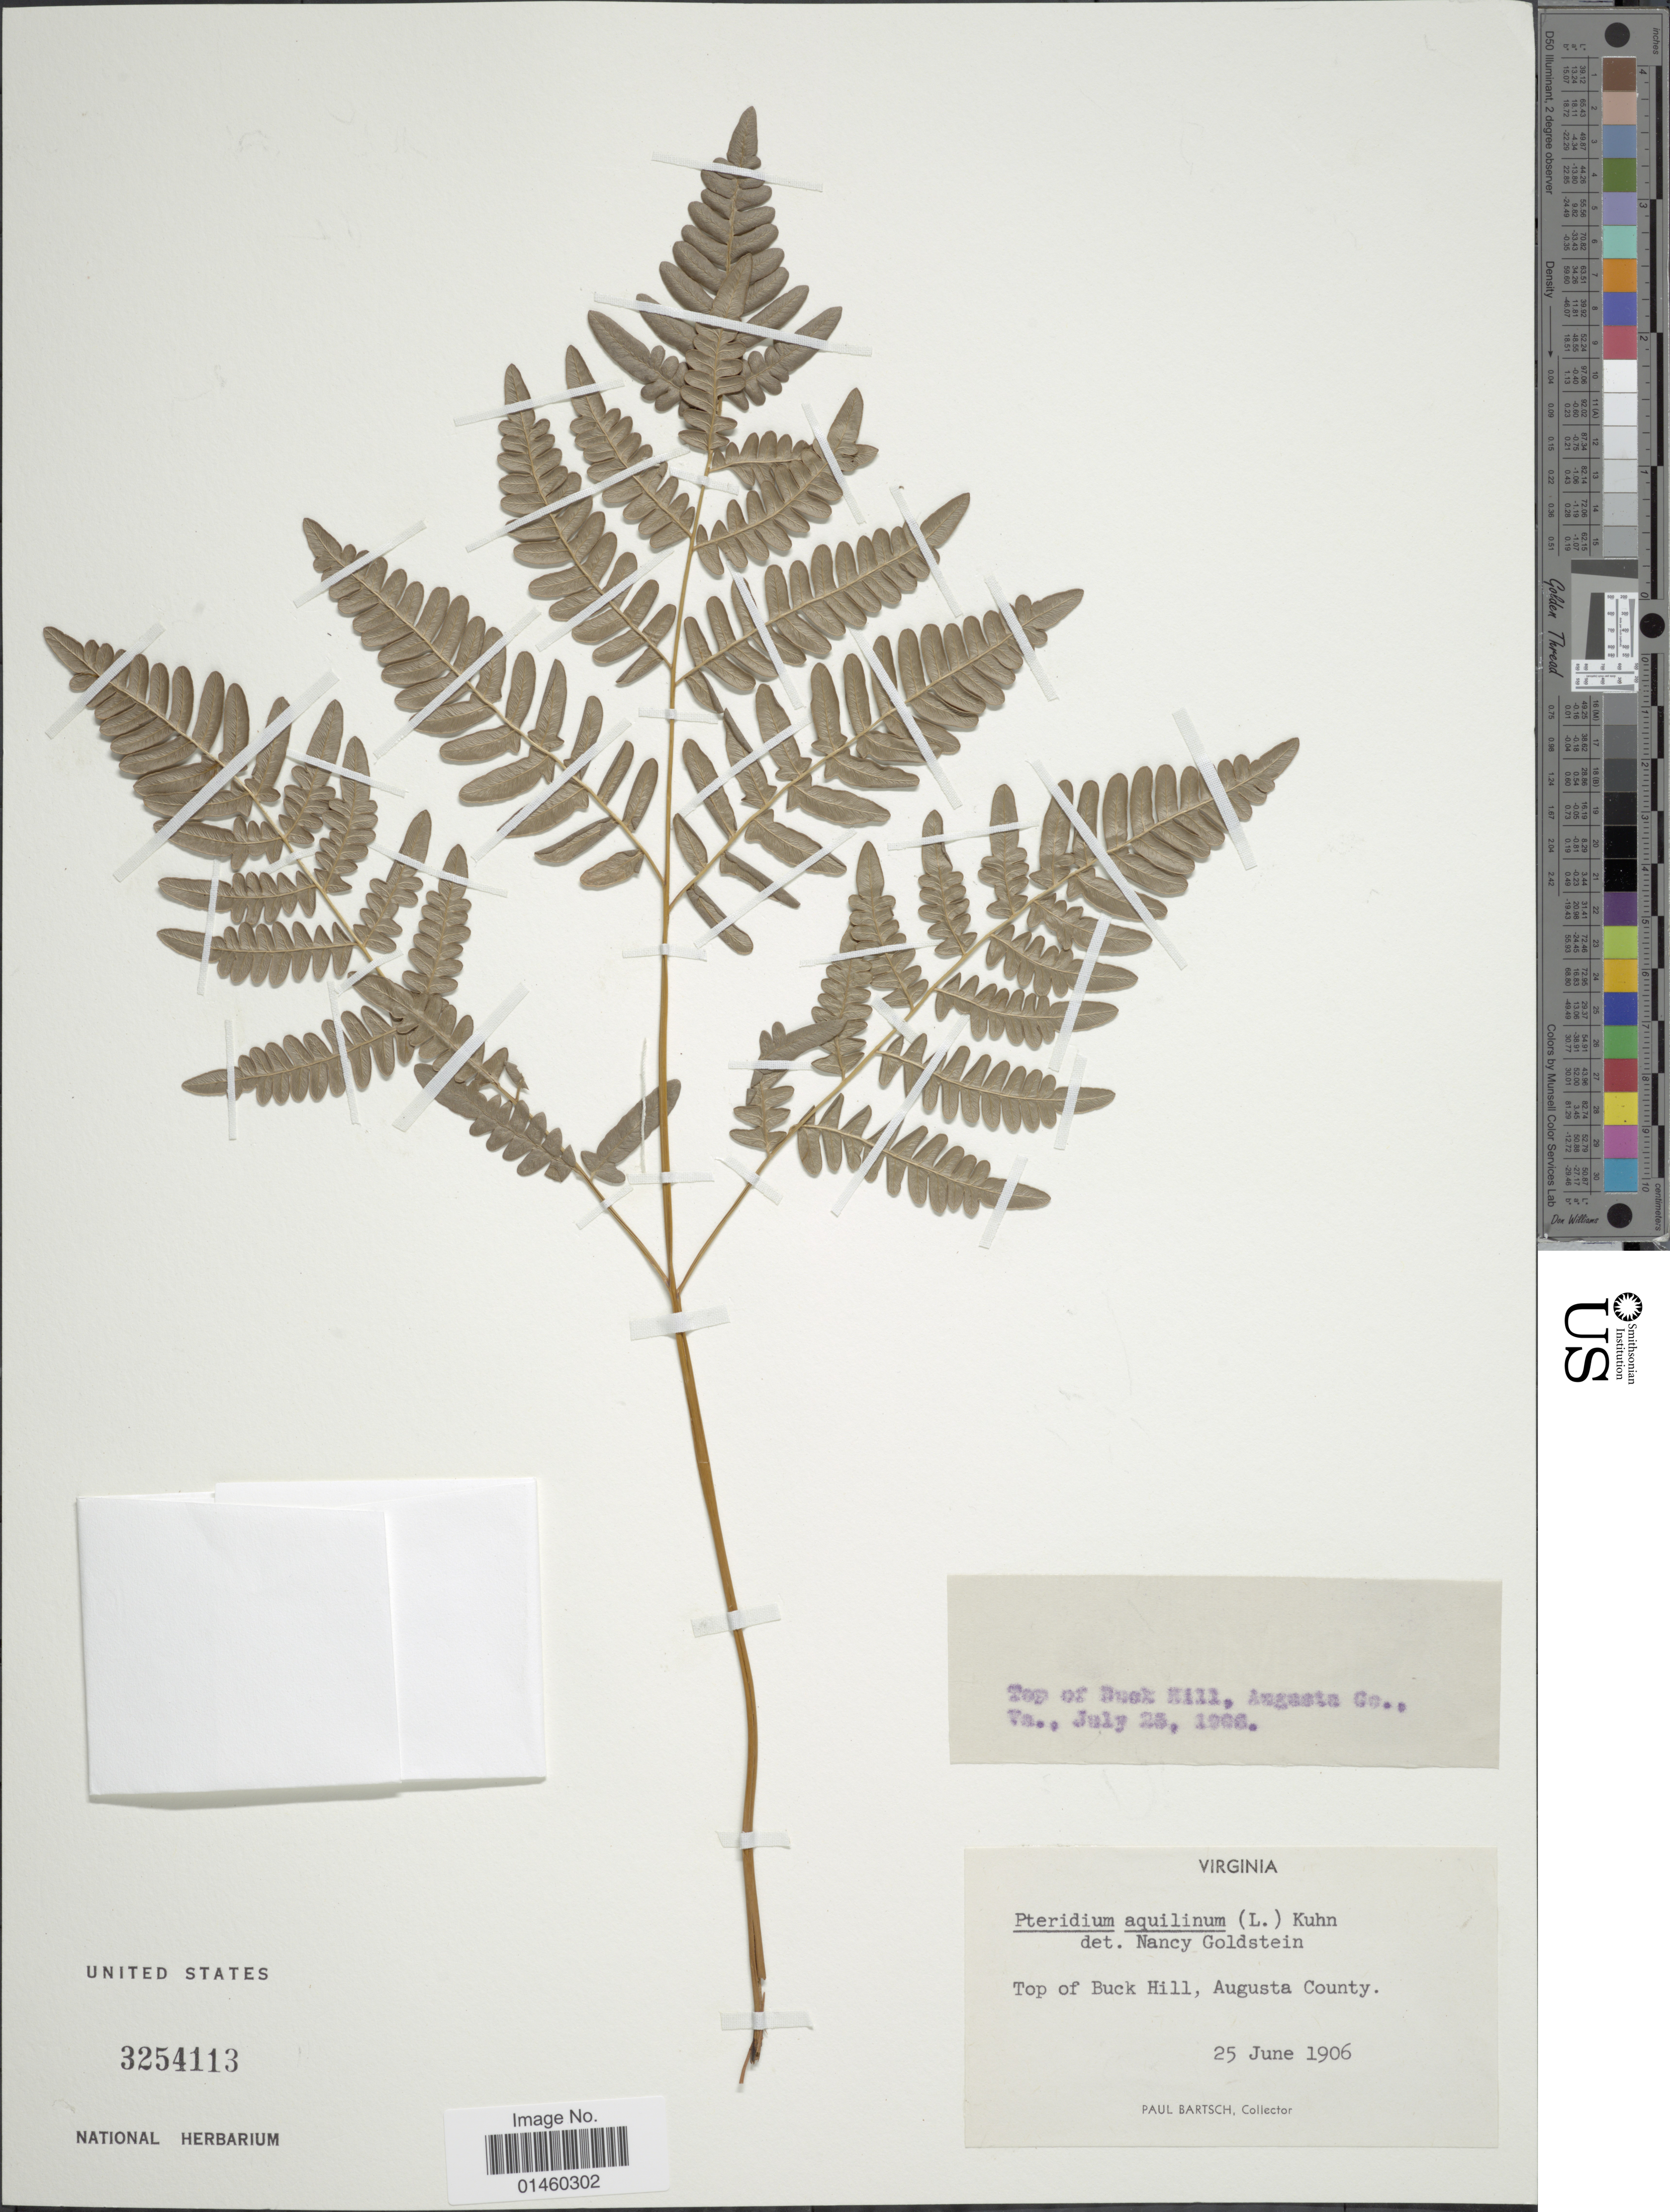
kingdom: Plantae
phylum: Tracheophyta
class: Polypodiopsida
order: Polypodiales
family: Dennstaedtiaceae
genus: Pteridium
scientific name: Pteridium aquilinum var. latiusculum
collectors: P. Bartsch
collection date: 1906-06-25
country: United States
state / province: Virginia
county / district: Augusta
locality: Top of Buck Hill, Augusta County.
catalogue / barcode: US 3254113